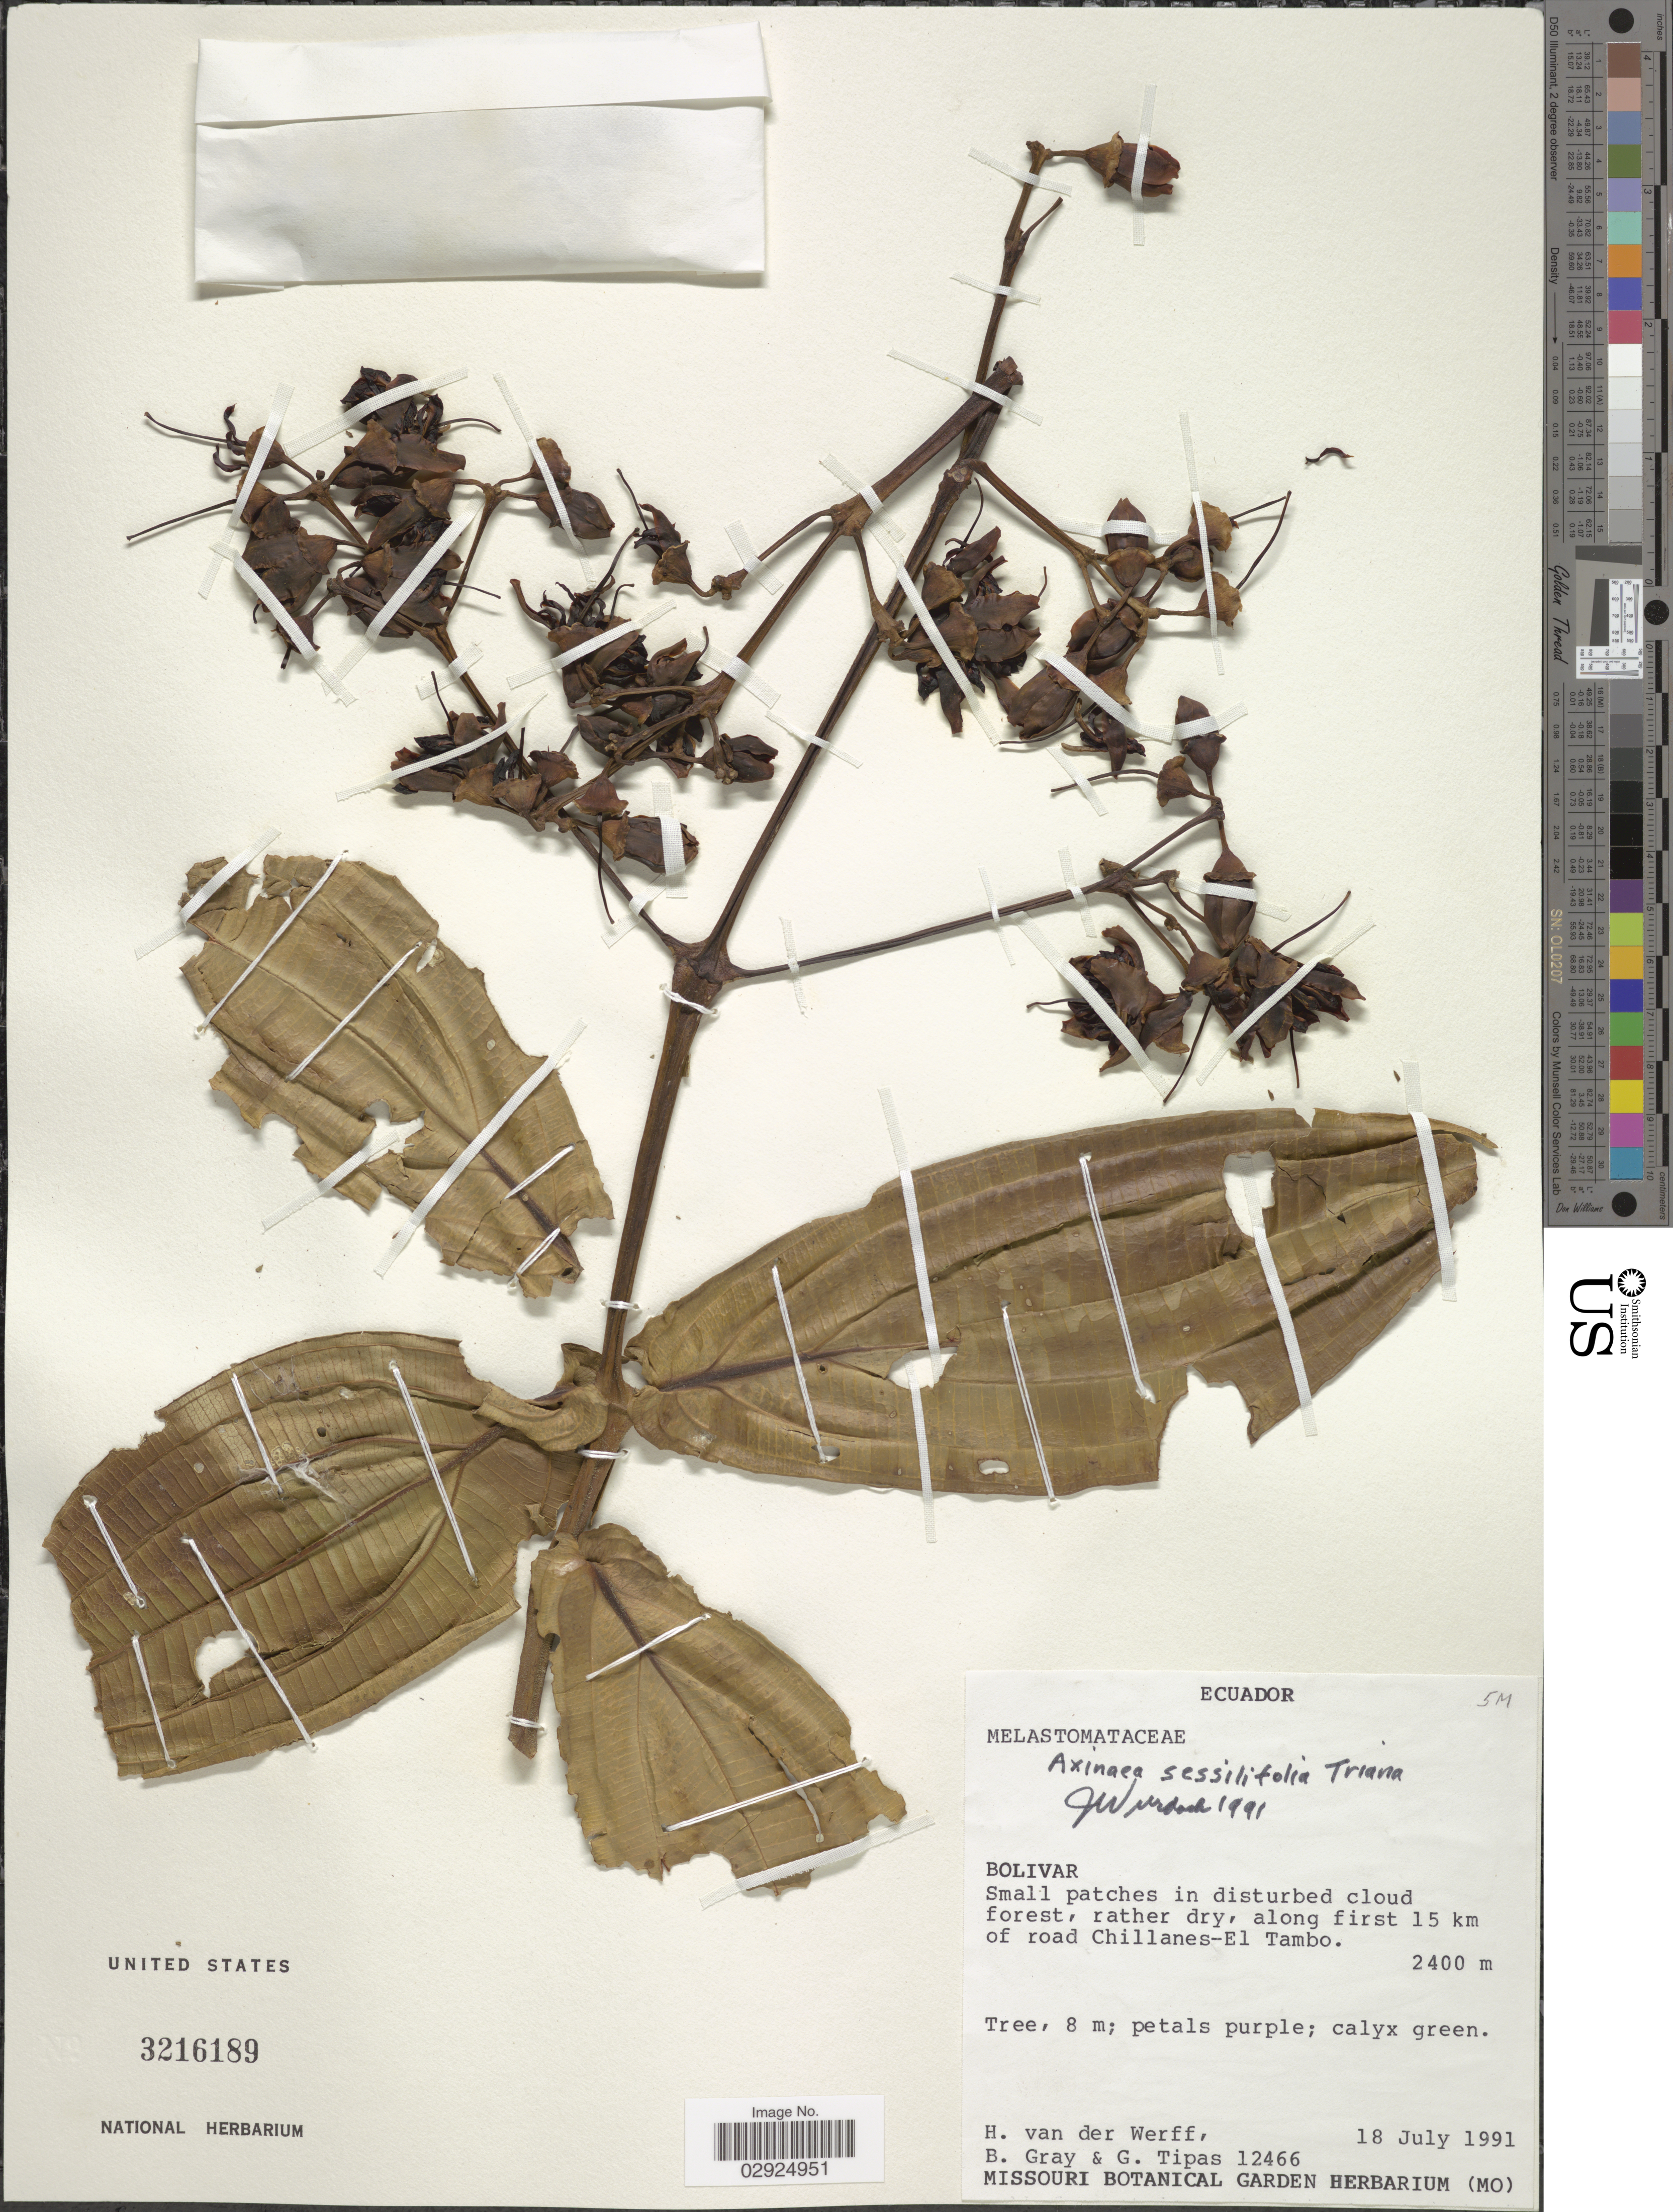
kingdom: Plantae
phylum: Tracheophyta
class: Magnoliopsida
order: Myrtales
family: Melastomataceae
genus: Axinaea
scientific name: Axinaea sessilifolia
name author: Triana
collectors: H. van der Werff, B. Gray & G. Tipas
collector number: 12466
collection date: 1991-07-18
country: Ecuador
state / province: Bolívar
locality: Along first 15km of road Chillanes-El Tambo.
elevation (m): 2400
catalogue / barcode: US 3216189